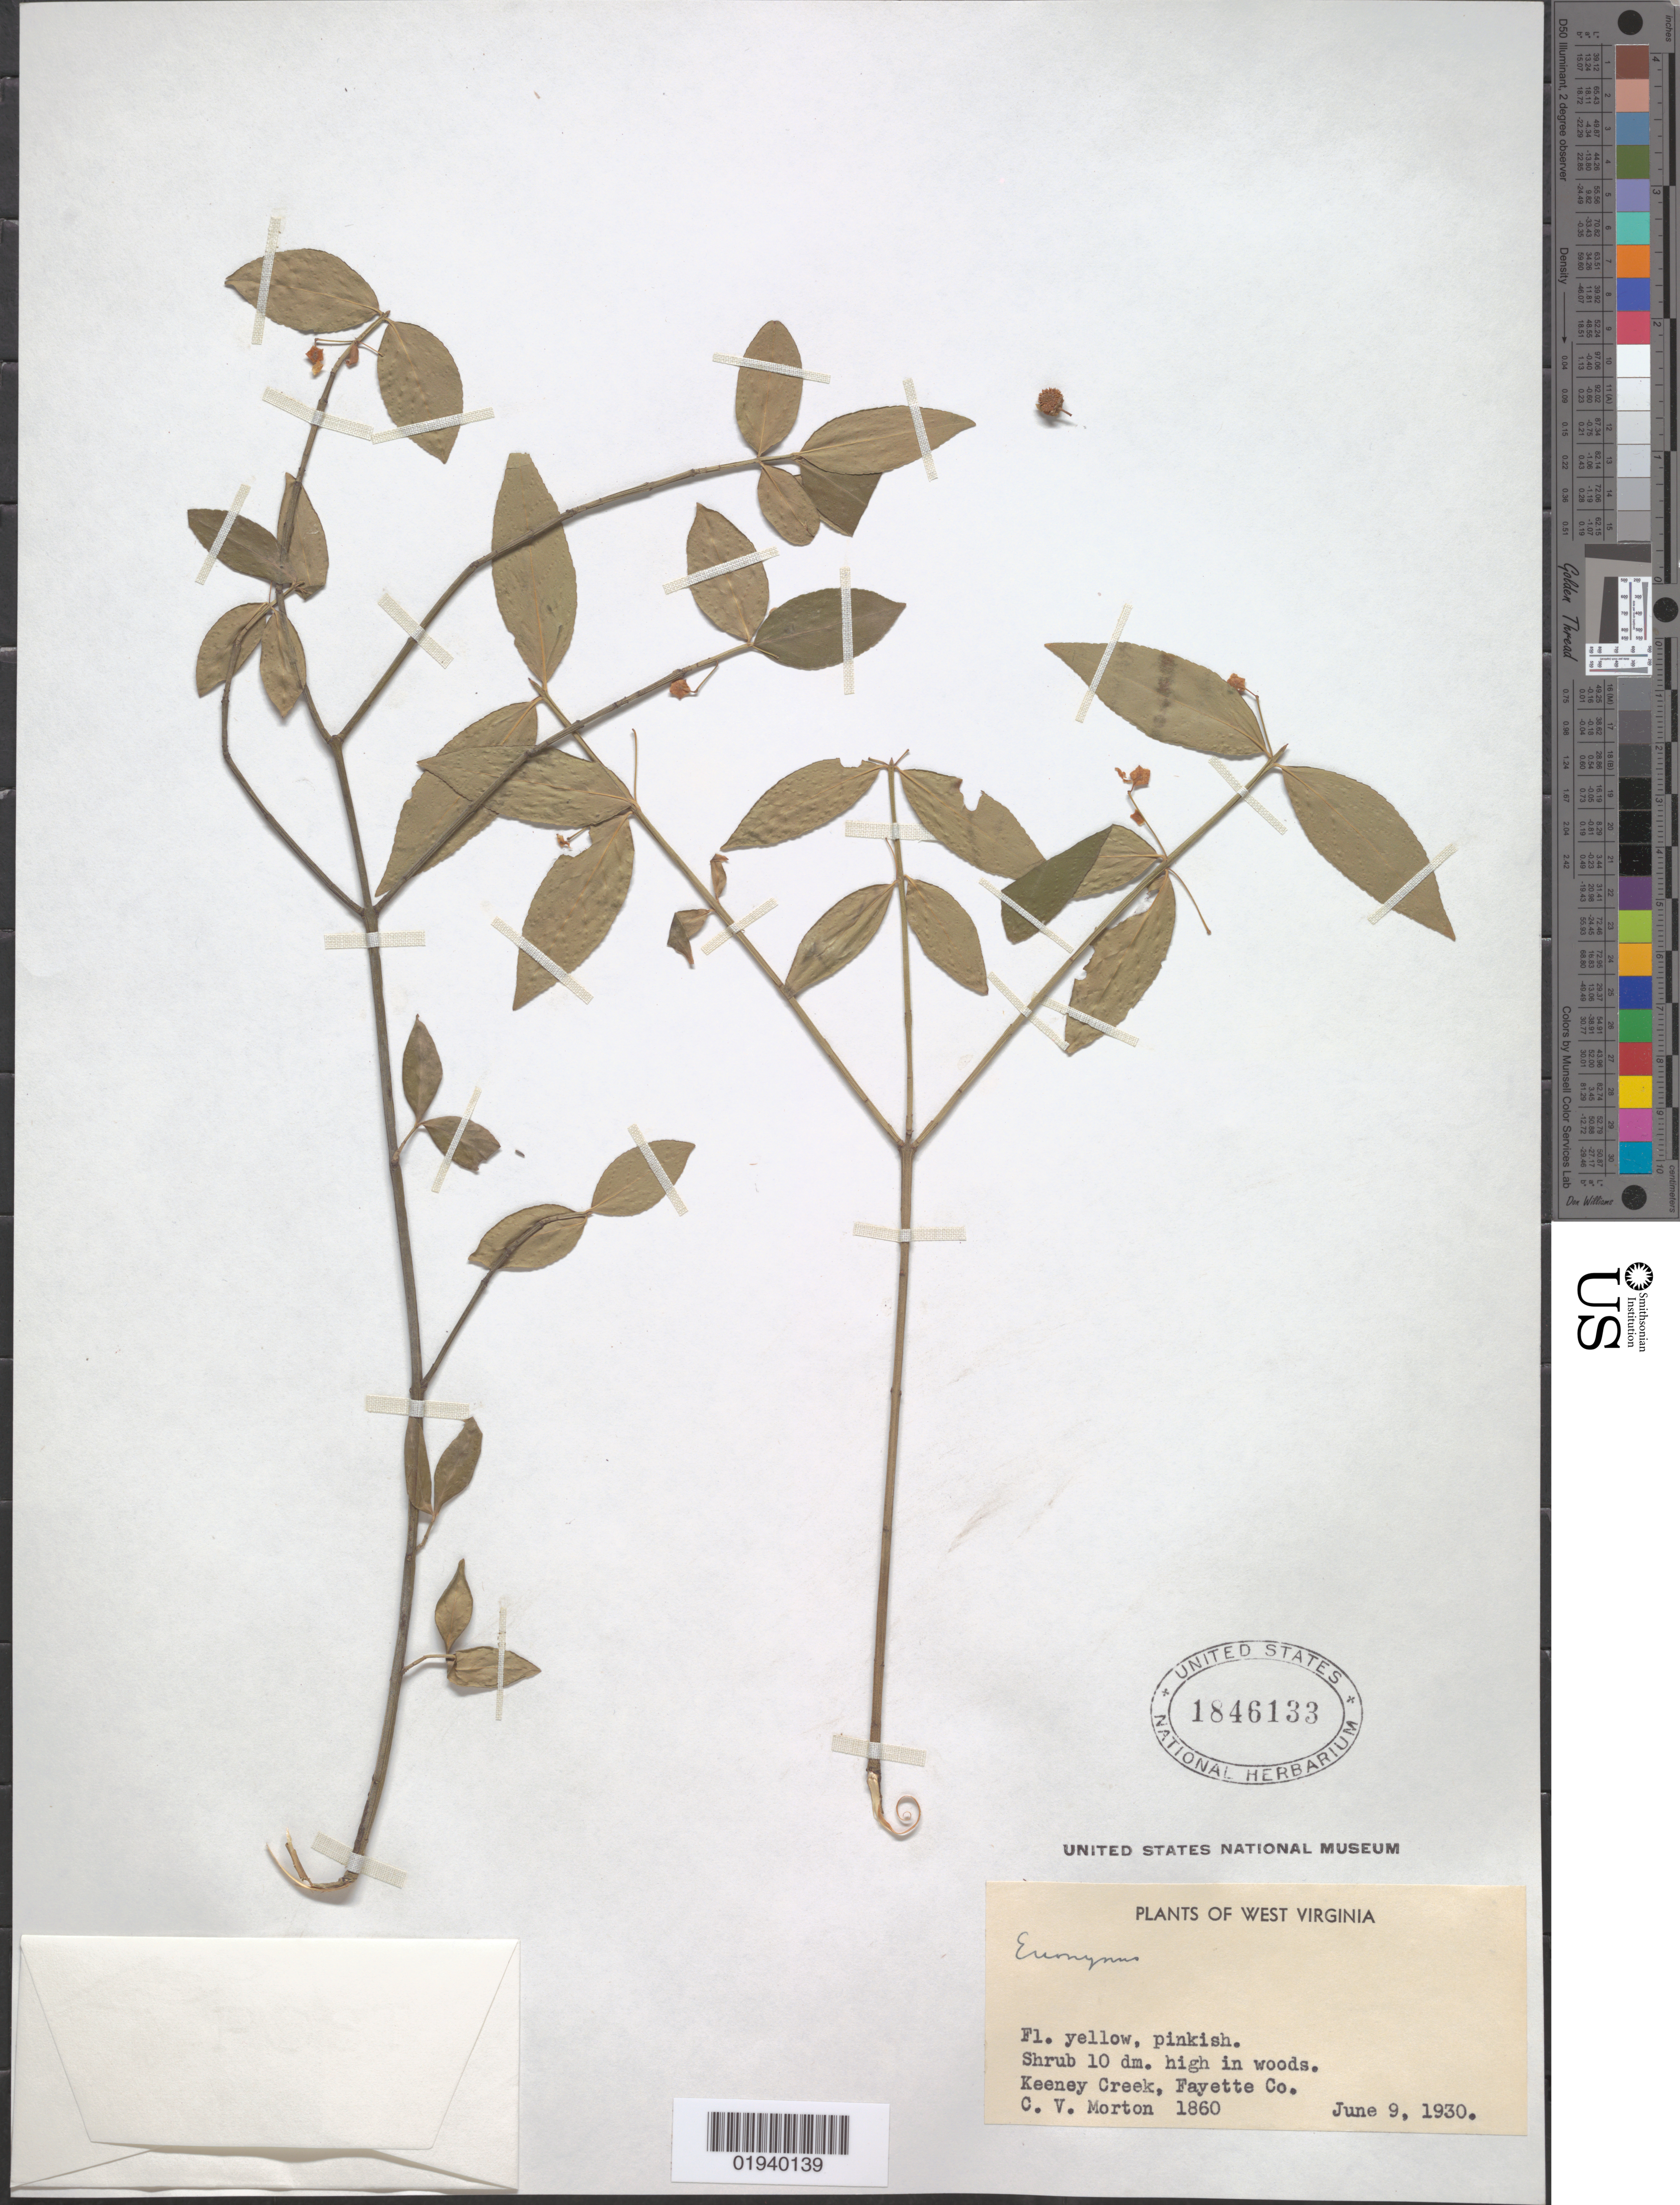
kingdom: Plantae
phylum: Tracheophyta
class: Magnoliopsida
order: Celastrales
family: Celastraceae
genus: Euonymus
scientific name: Euonymus americanus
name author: L.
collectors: C. V. Morton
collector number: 1860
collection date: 1930-06-09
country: United States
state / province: West Virginia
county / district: Fayette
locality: Keeney Creek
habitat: In woods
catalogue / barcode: US 1846133